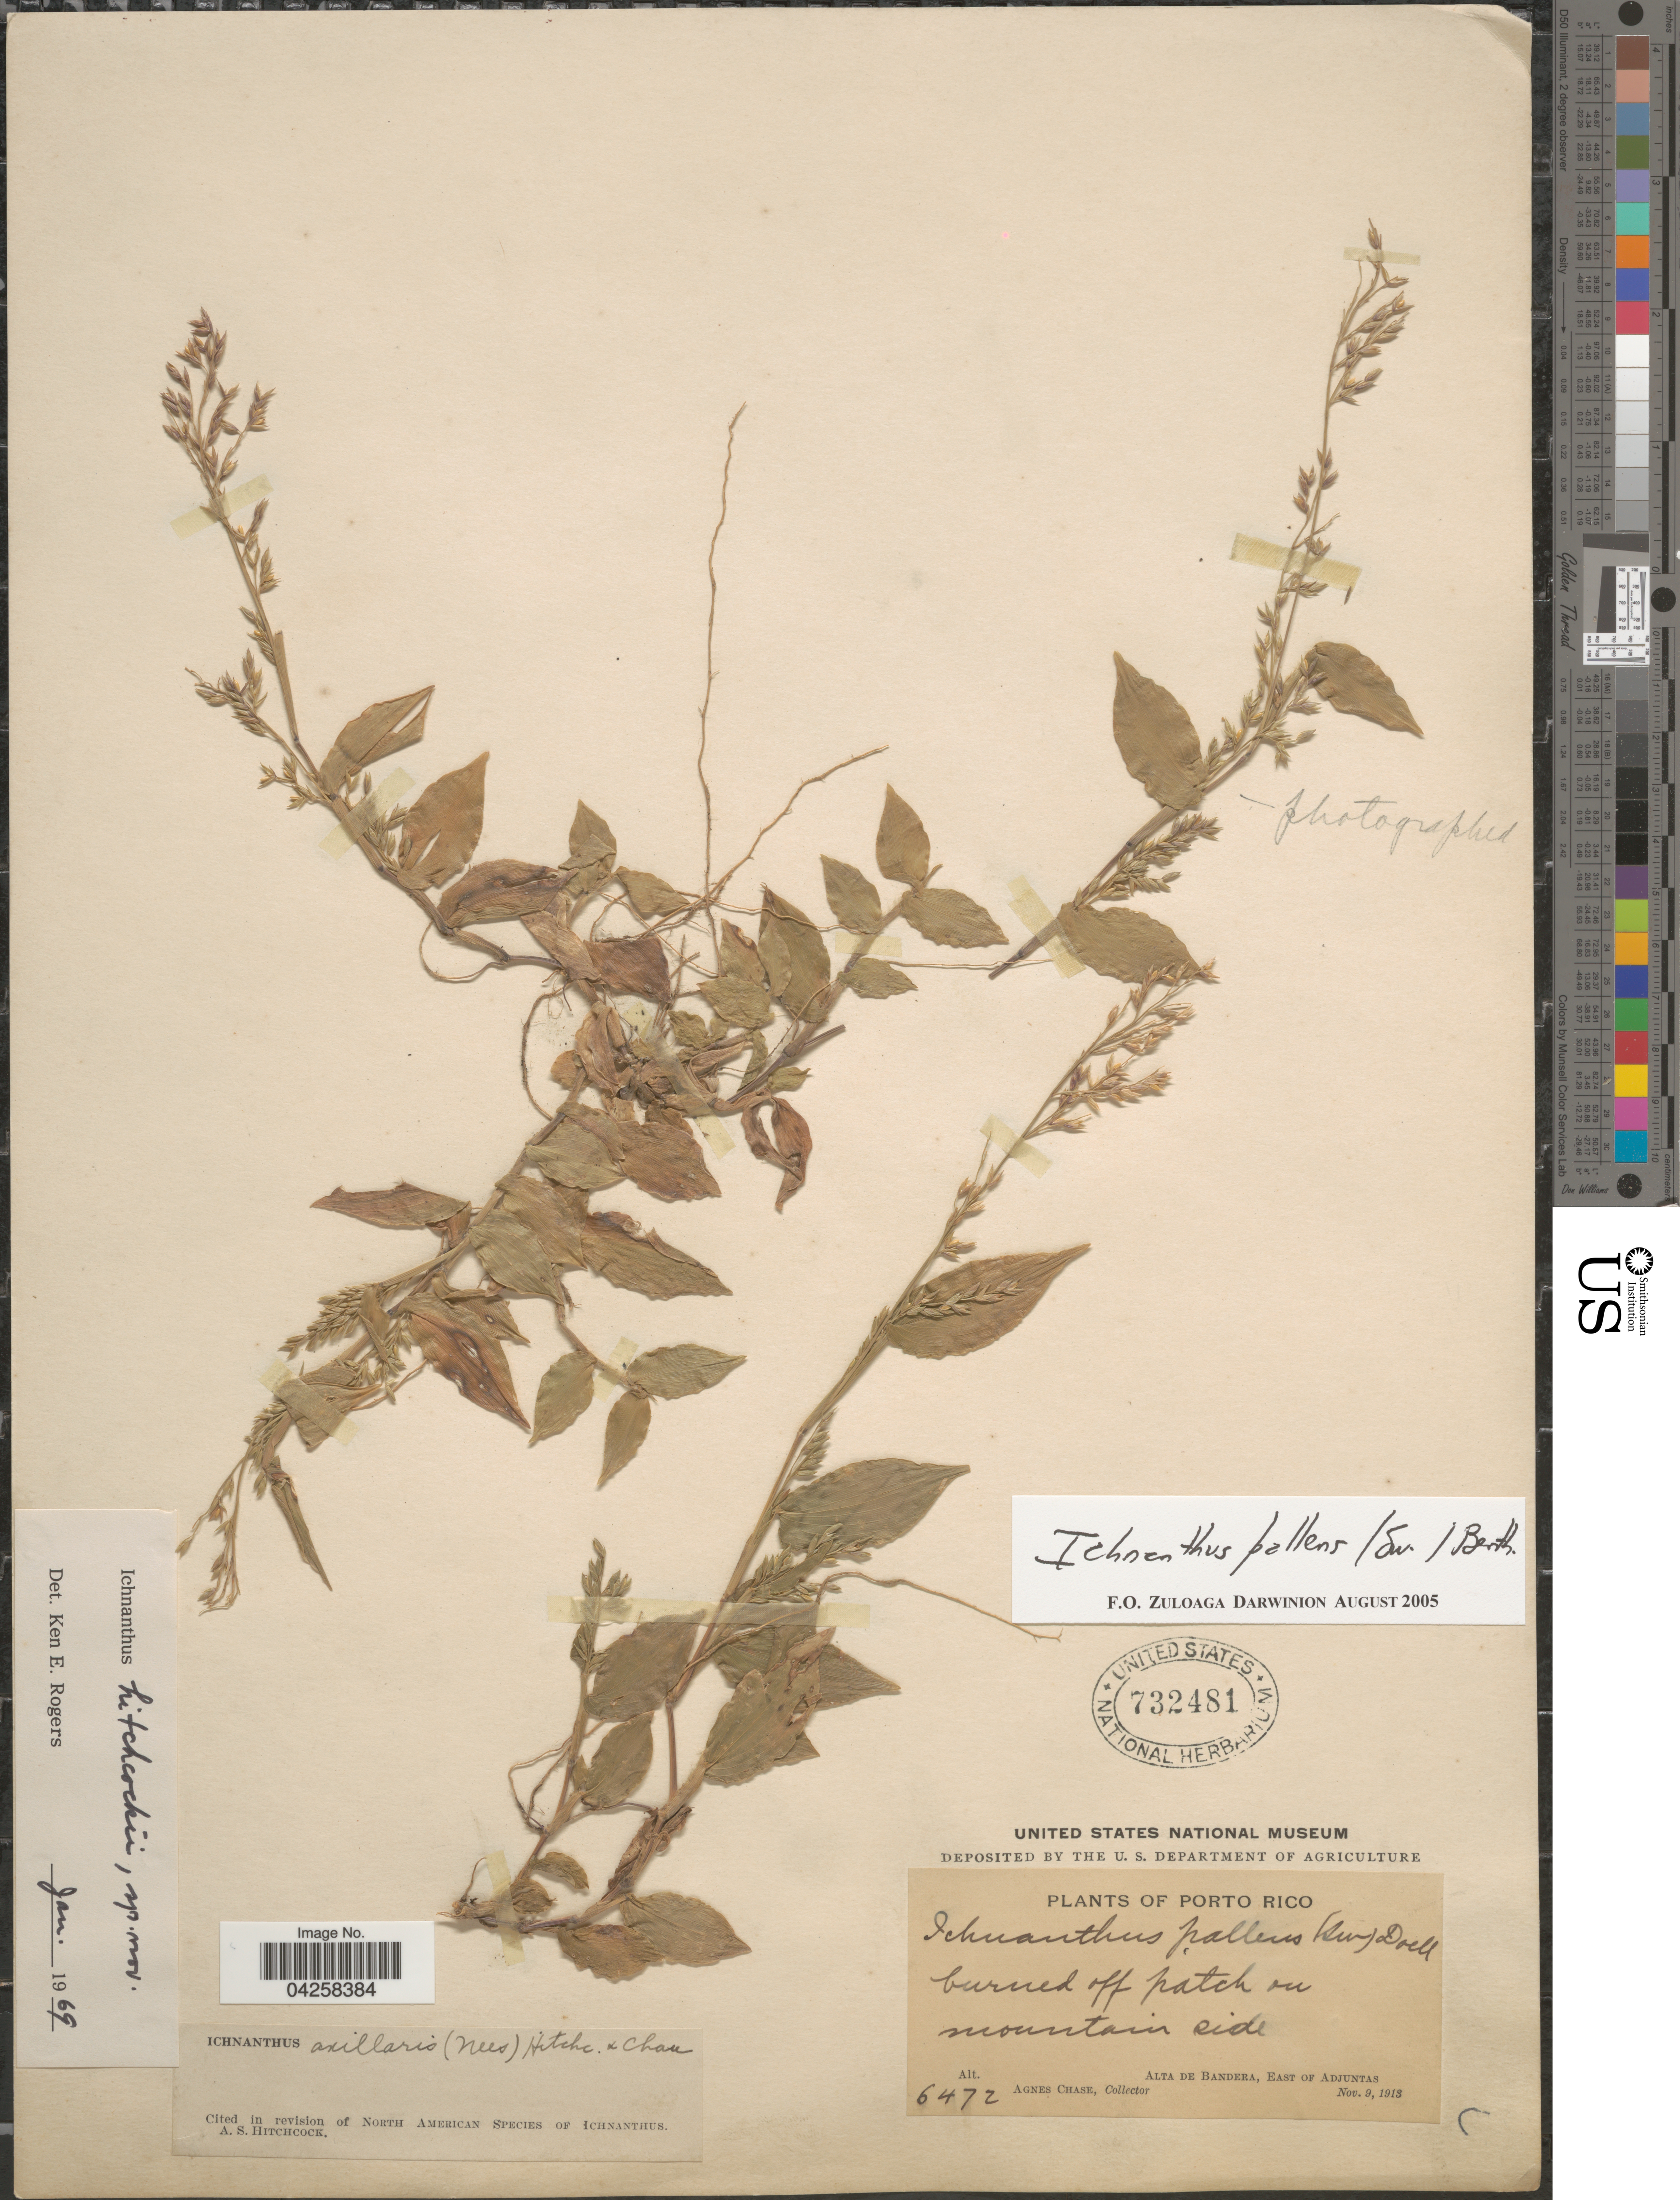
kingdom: Plantae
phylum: Tracheophyta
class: Liliopsida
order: Poales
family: Poaceae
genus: Ichnanthus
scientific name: Ichnanthus pallens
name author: (Sw.) Munro ex Benth.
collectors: A. Chase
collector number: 6472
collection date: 1913-11-09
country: Puerto Rico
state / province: Adjuntas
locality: Burned off patch on mountain side. Alta de Bandera, East of Adjuntas.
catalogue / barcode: US 732481